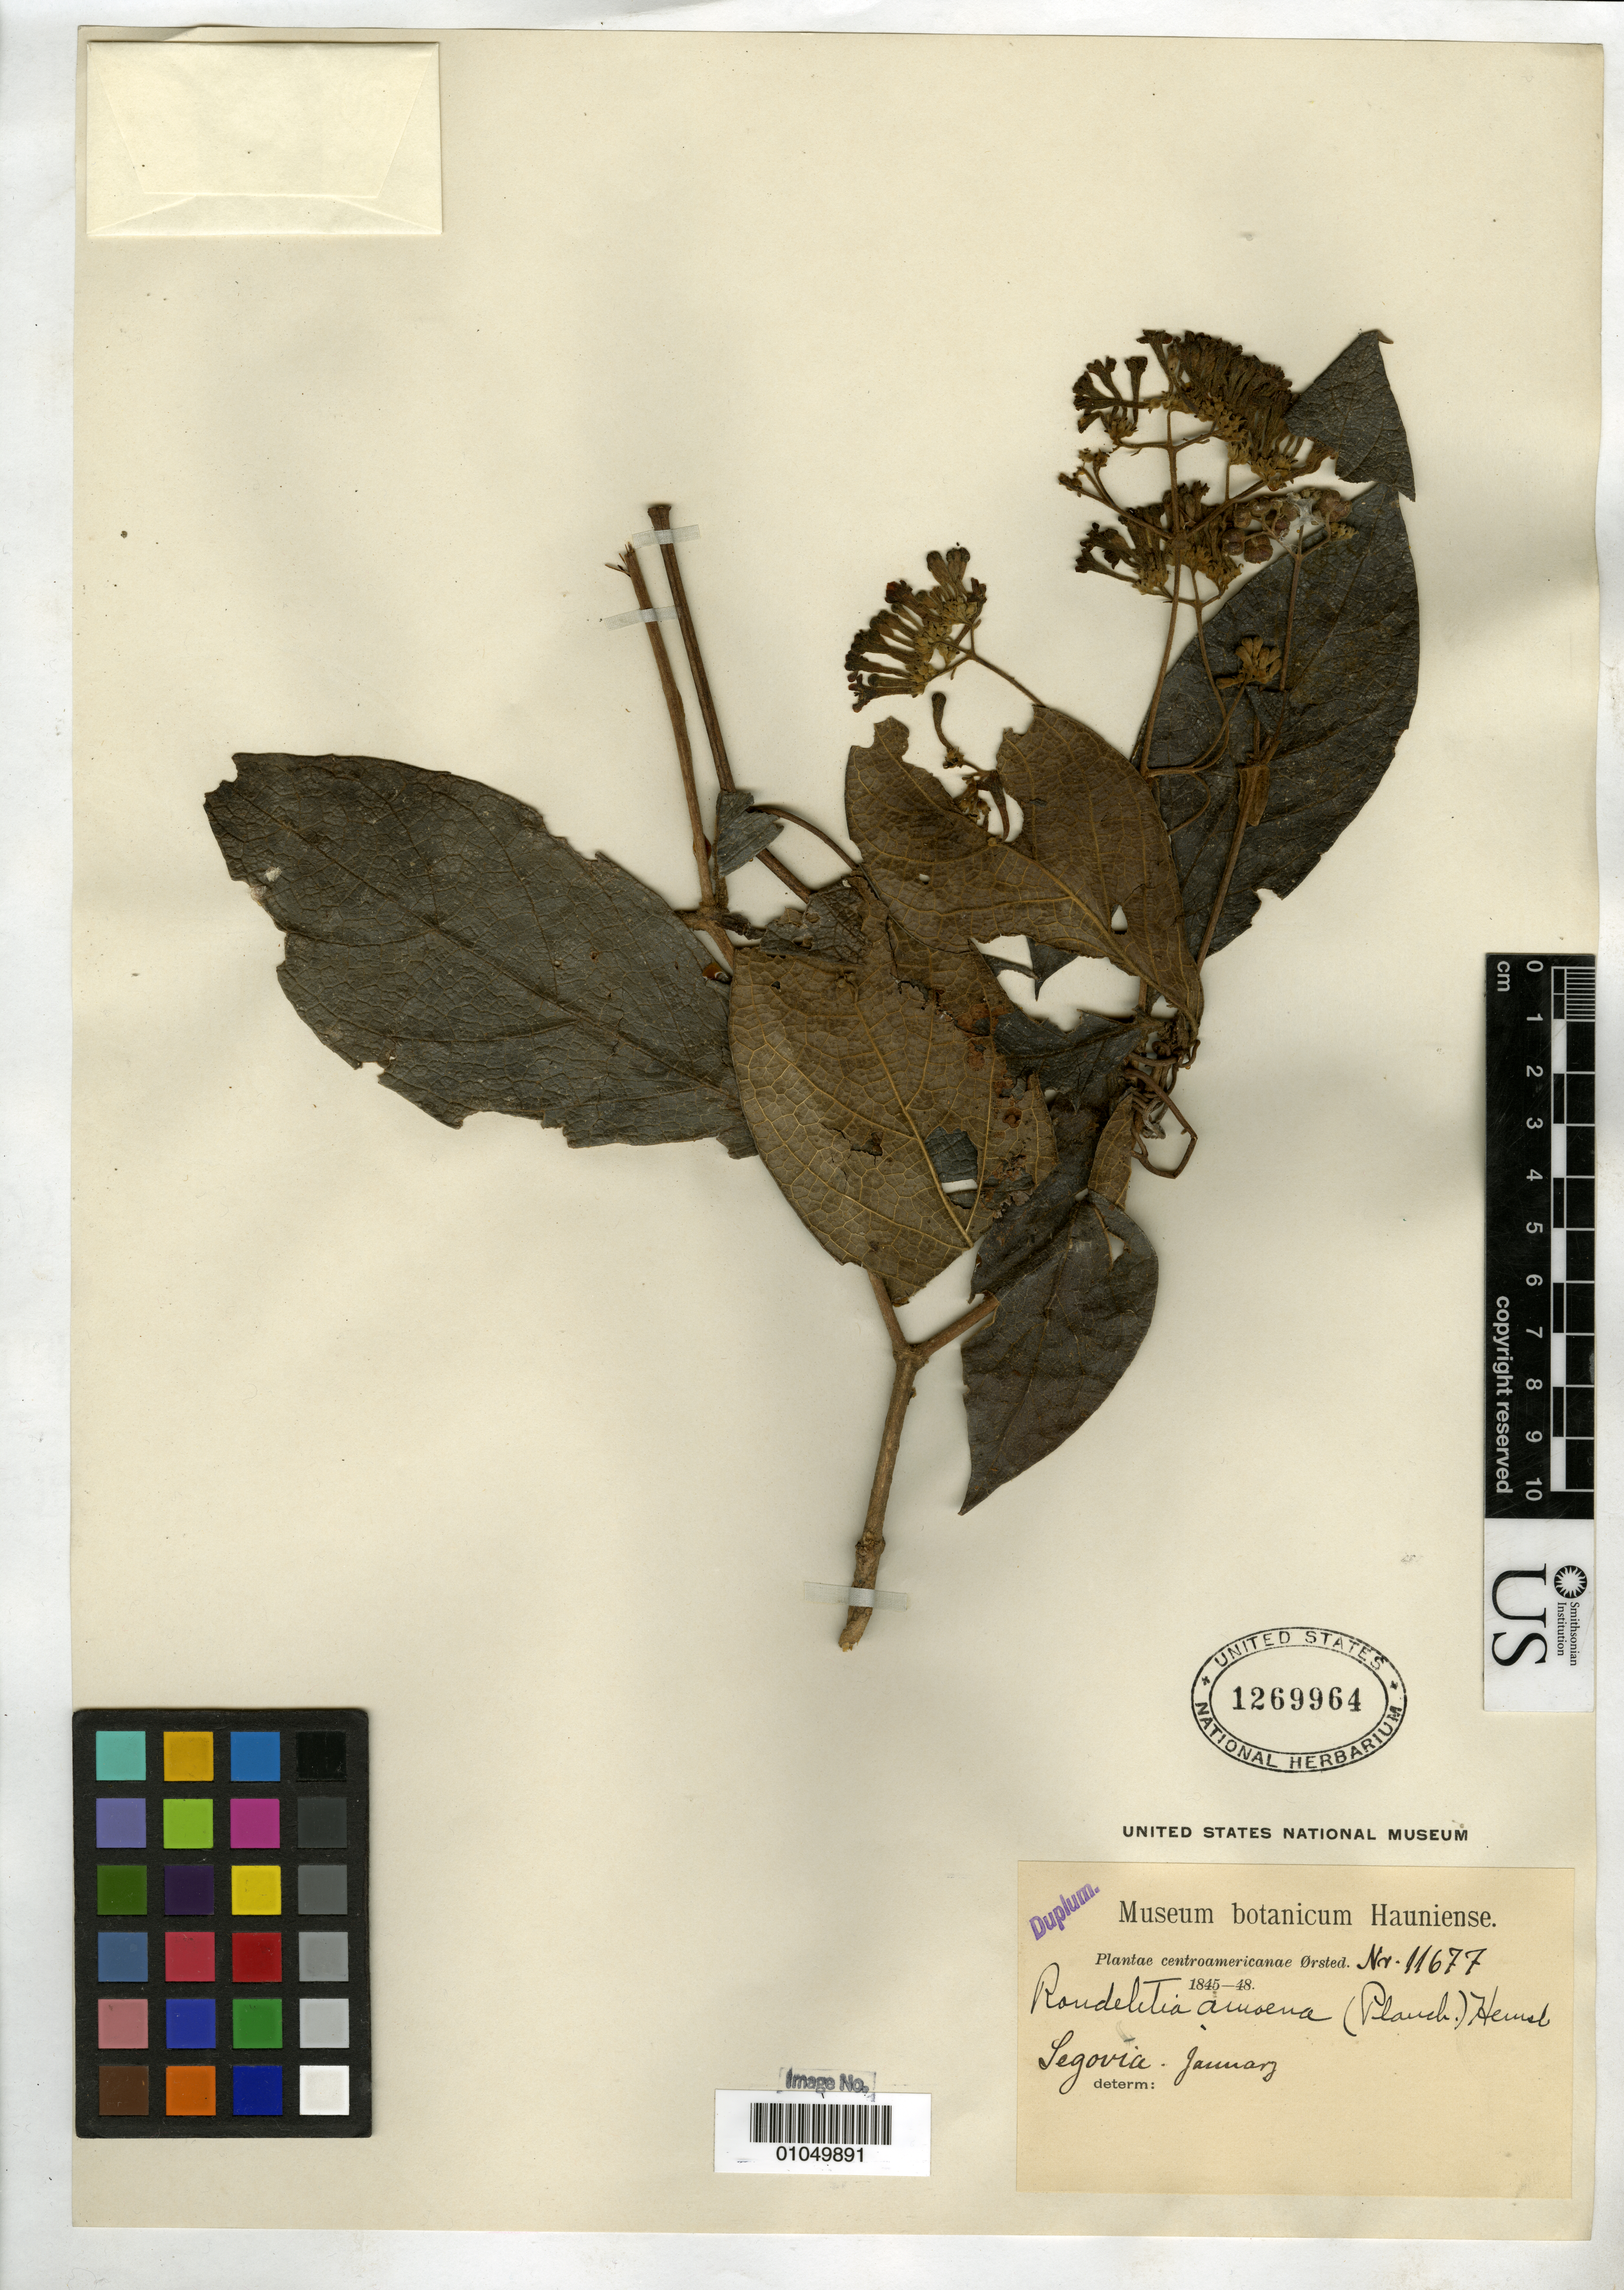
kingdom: Plantae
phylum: Tracheophyta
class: Magnoliopsida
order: Gentianales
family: Rubiaceae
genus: Rondeletia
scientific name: Rondeletia latifolia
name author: Oerst.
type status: Possible Type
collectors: A. S. Oersted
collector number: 11677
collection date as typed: Jan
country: Nicaragua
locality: Segovia.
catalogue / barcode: US 1269964